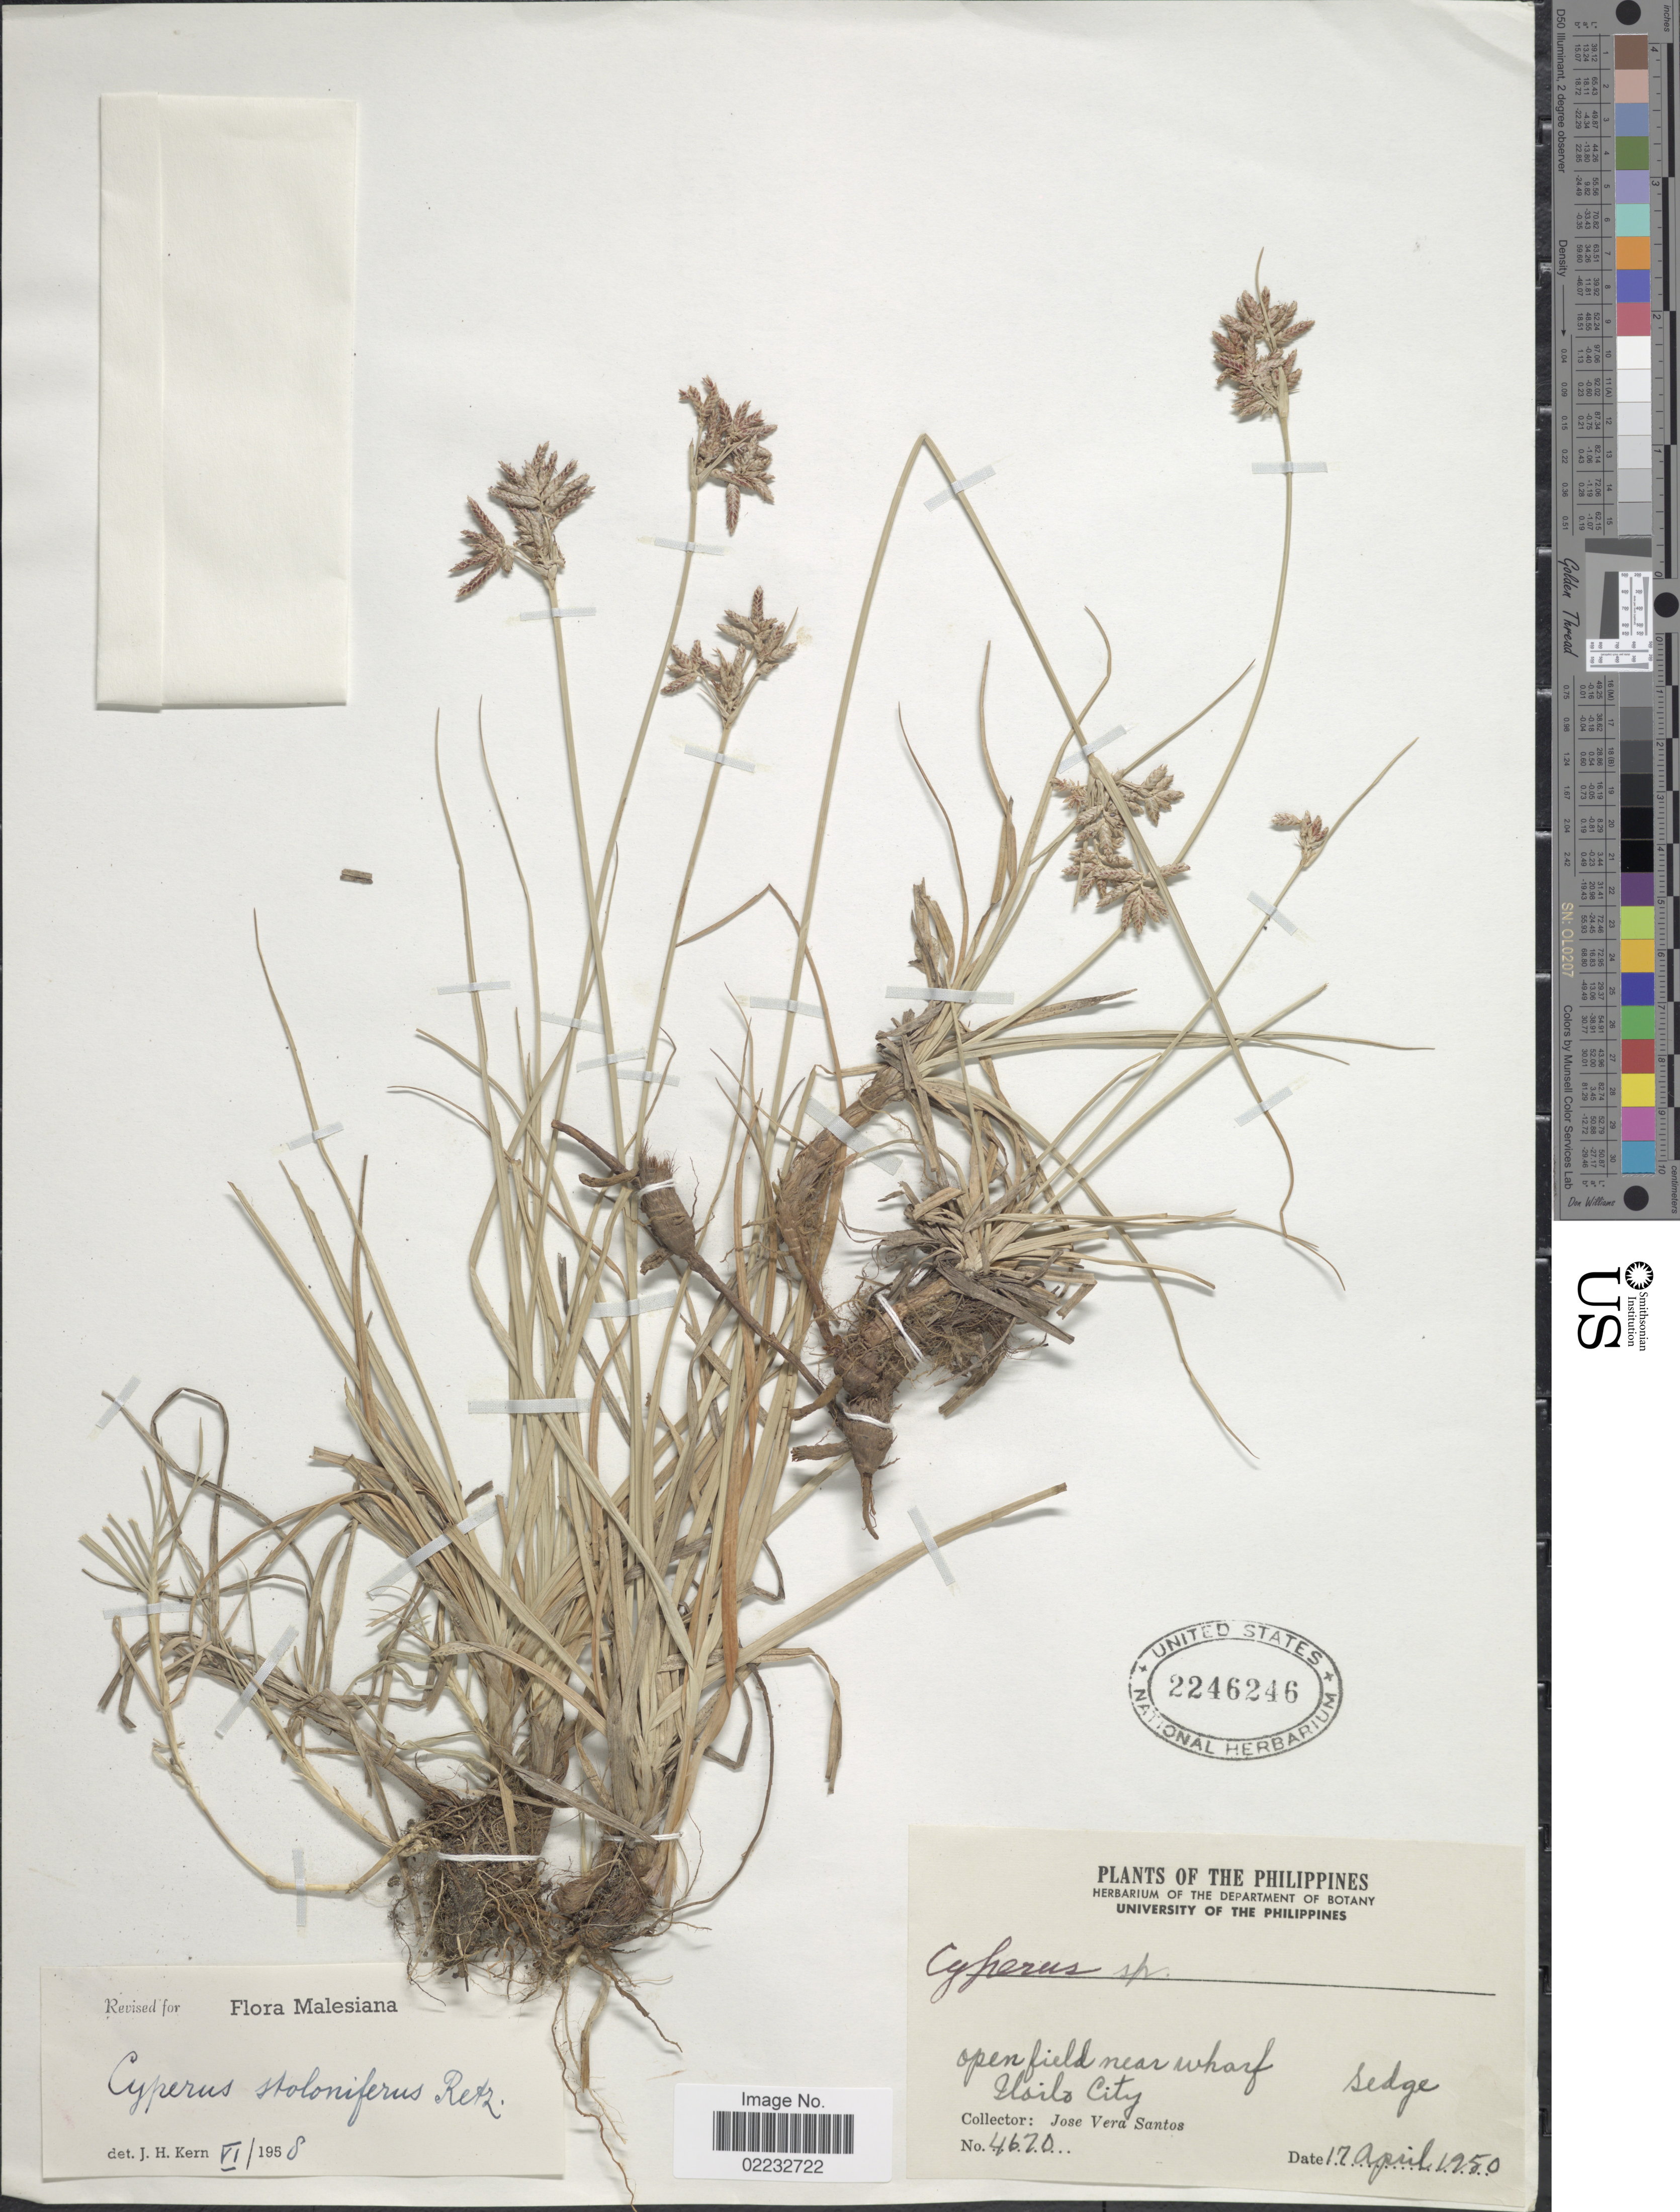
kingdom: Plantae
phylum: Tracheophyta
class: Liliopsida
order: Poales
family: Cyperaceae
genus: Cyperus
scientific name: Cyperus stoloniferus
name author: Retz.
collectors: J. Santos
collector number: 4670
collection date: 1950-04-17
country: Philippines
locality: Iloilo City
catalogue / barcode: US 2246246